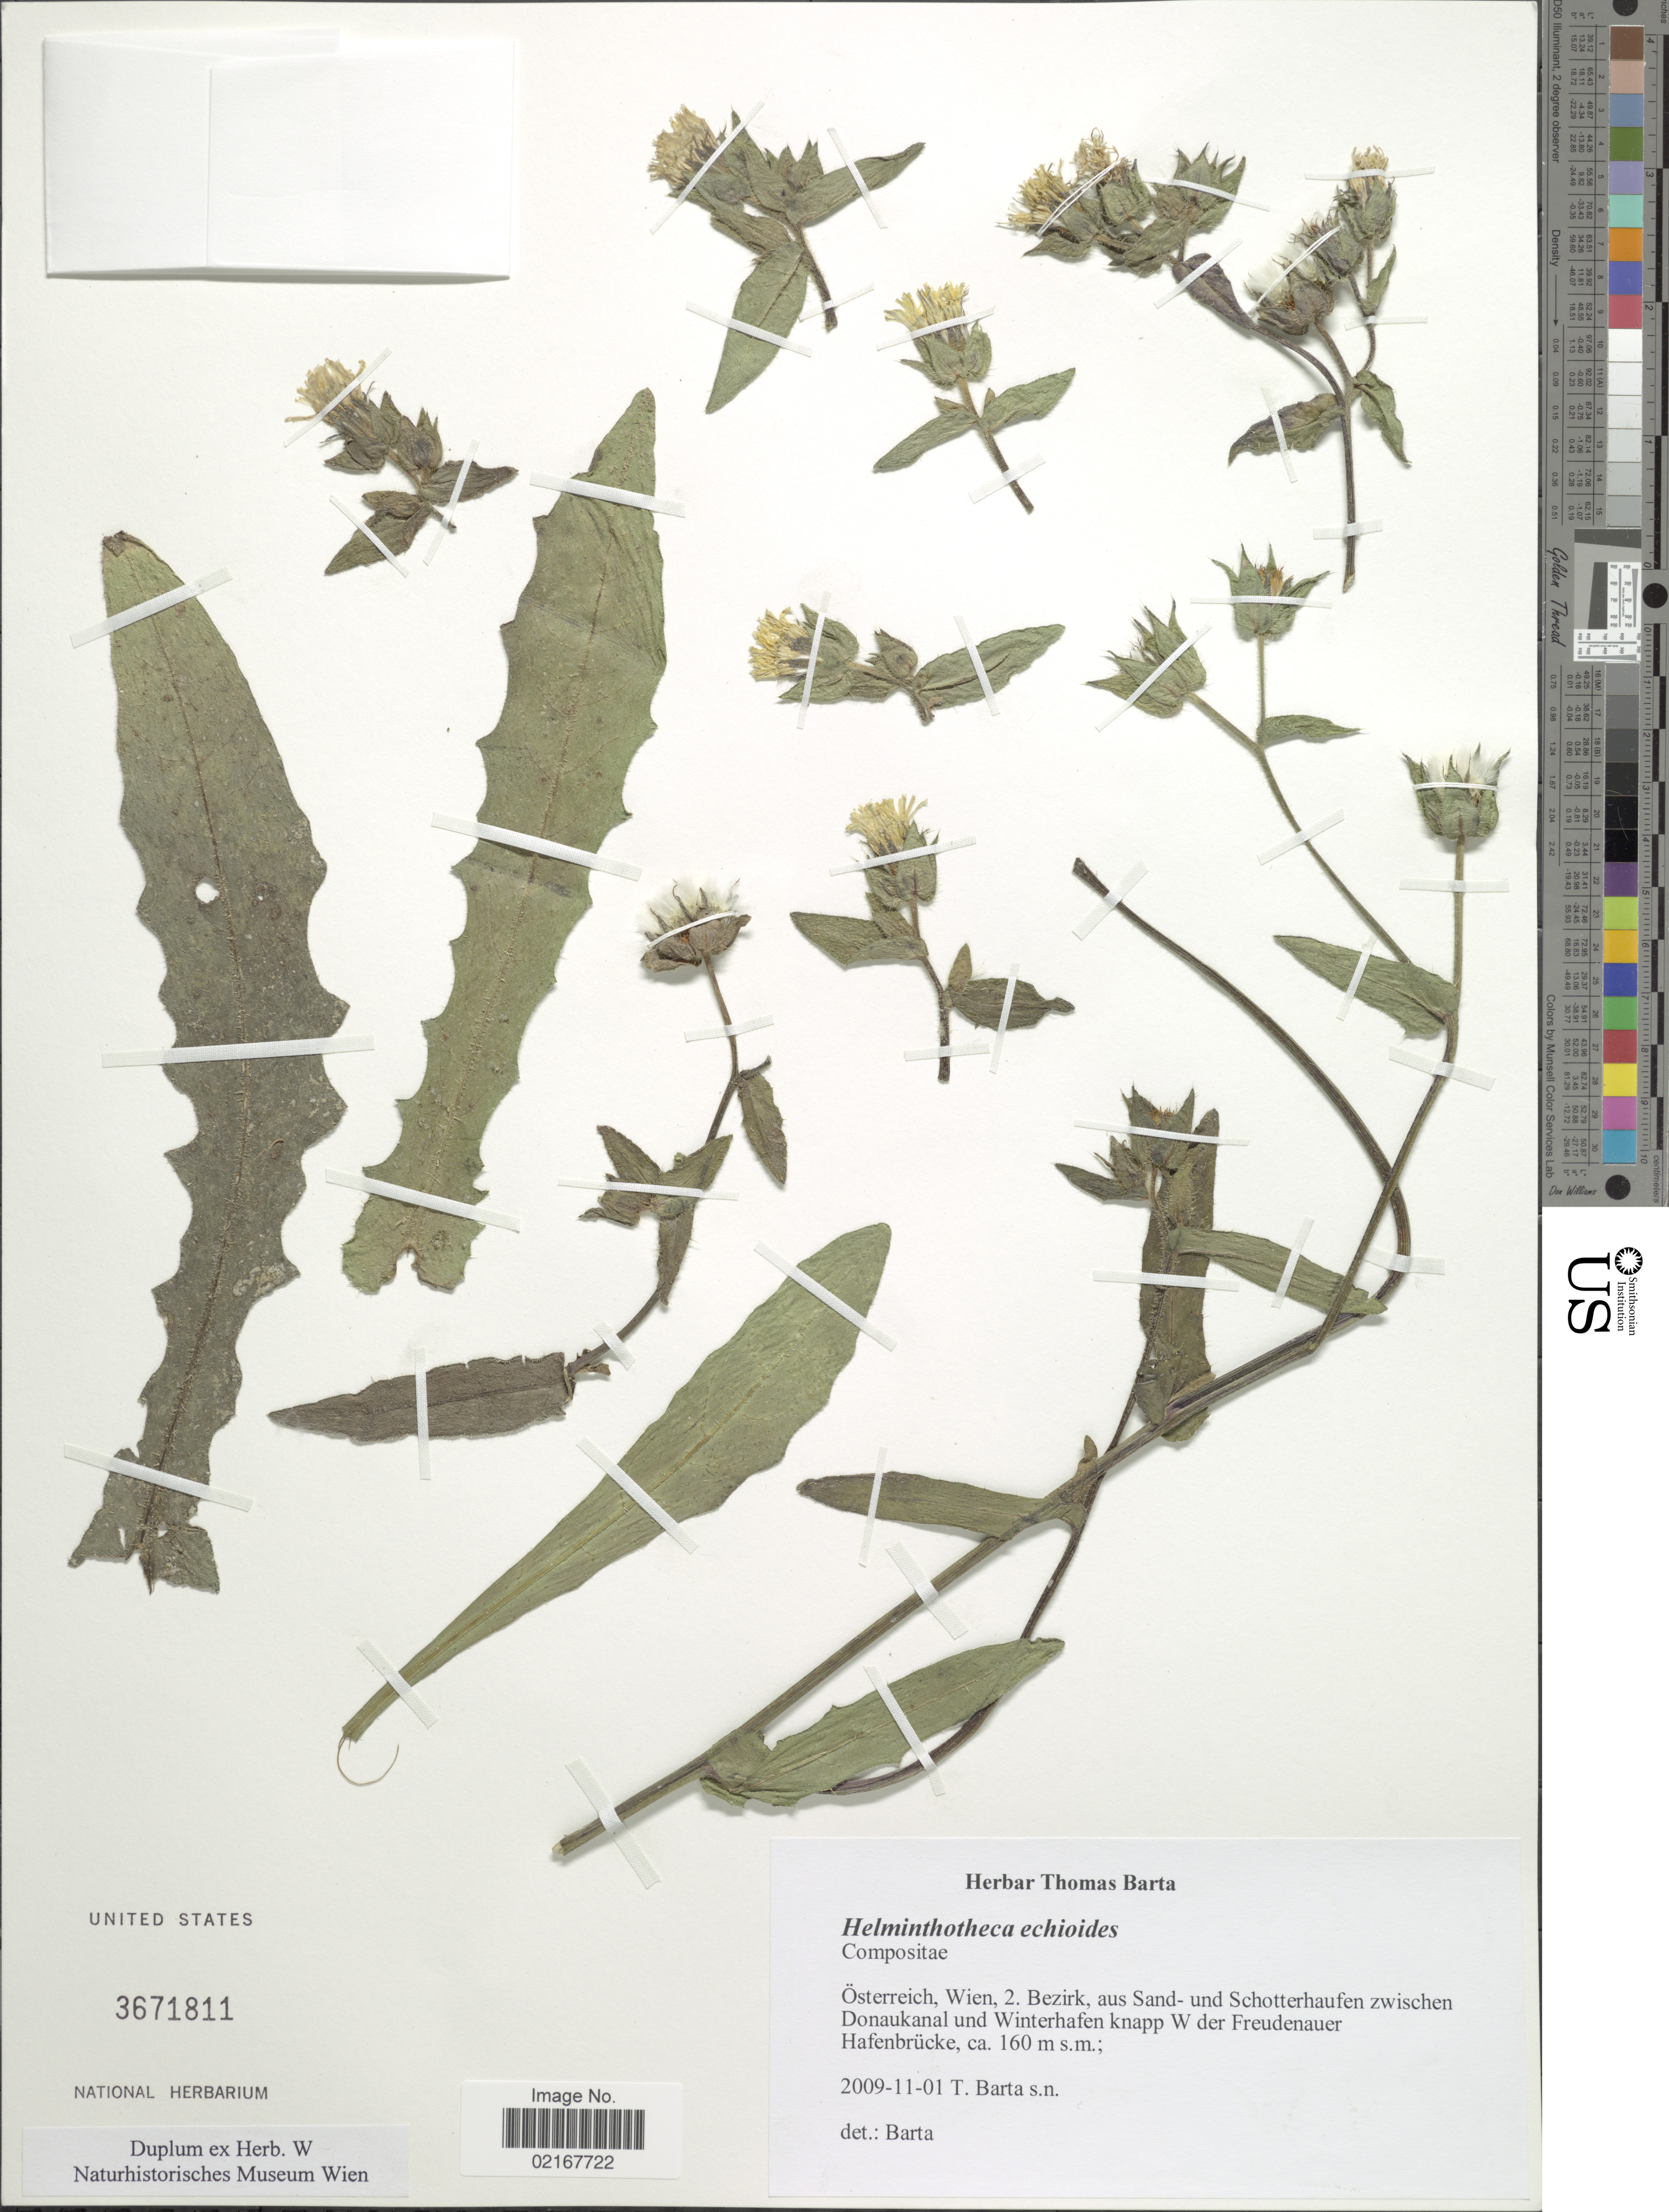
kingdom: Plantae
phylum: Tracheophyta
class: Magnoliopsida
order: Asterales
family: Asteraceae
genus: Helminthotheca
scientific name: Helminthotheca echioides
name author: (L.) Holub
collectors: T. Barta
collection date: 2009-11-01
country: Austria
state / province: Wien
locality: Osterreich, Wien, 2. Bezirk, aus Sand-und Schotterhaufen zwischen Donaukanal und Winterhafen knapp W der Freudenauer Hafenbrucke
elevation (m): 160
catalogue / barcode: US 3671811